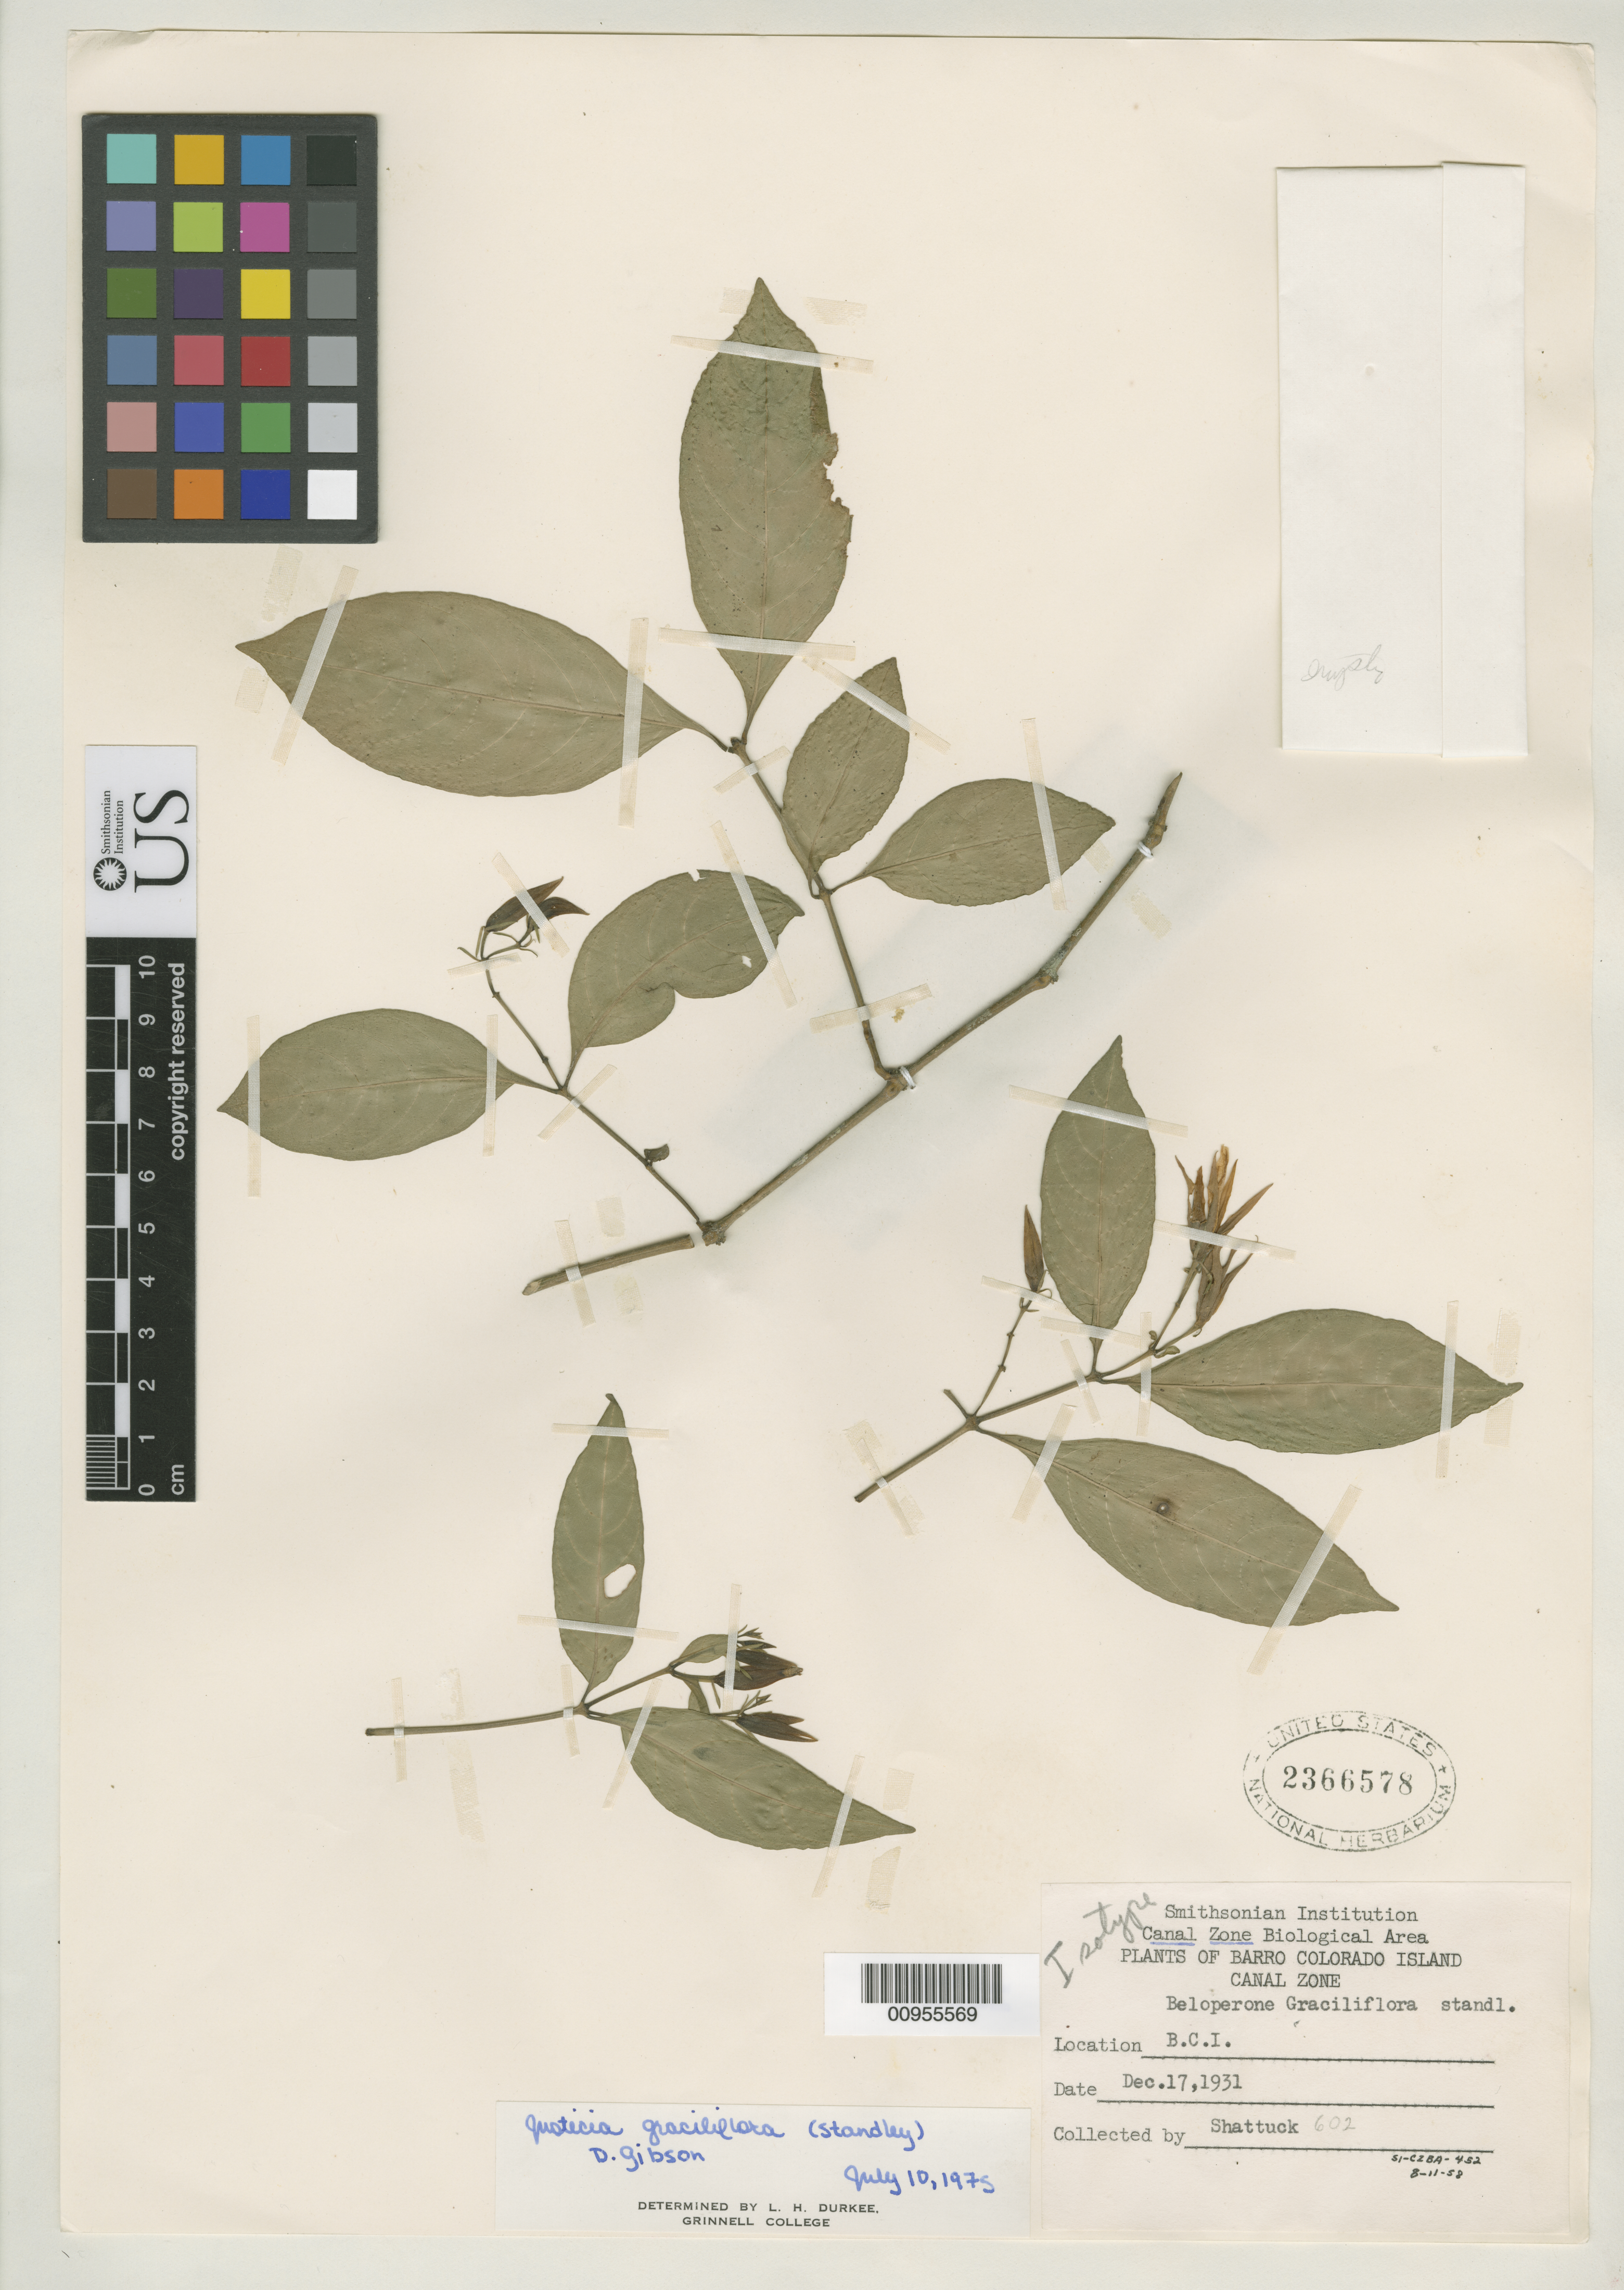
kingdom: Plantae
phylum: Tracheophyta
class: Magnoliopsida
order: Lamiales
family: Acanthaceae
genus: Beloperone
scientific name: Beloperone graciliflora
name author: Standl.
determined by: Durkee, L. H.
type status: Isotype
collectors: O. Shattuck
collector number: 602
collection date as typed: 17 Dec 1931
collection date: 1931-12-17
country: Panama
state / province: Panamá Oeste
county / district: Canal Zone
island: Barro Colorado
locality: Canal Zone, Barro Colorado Island.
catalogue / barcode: US 2366578